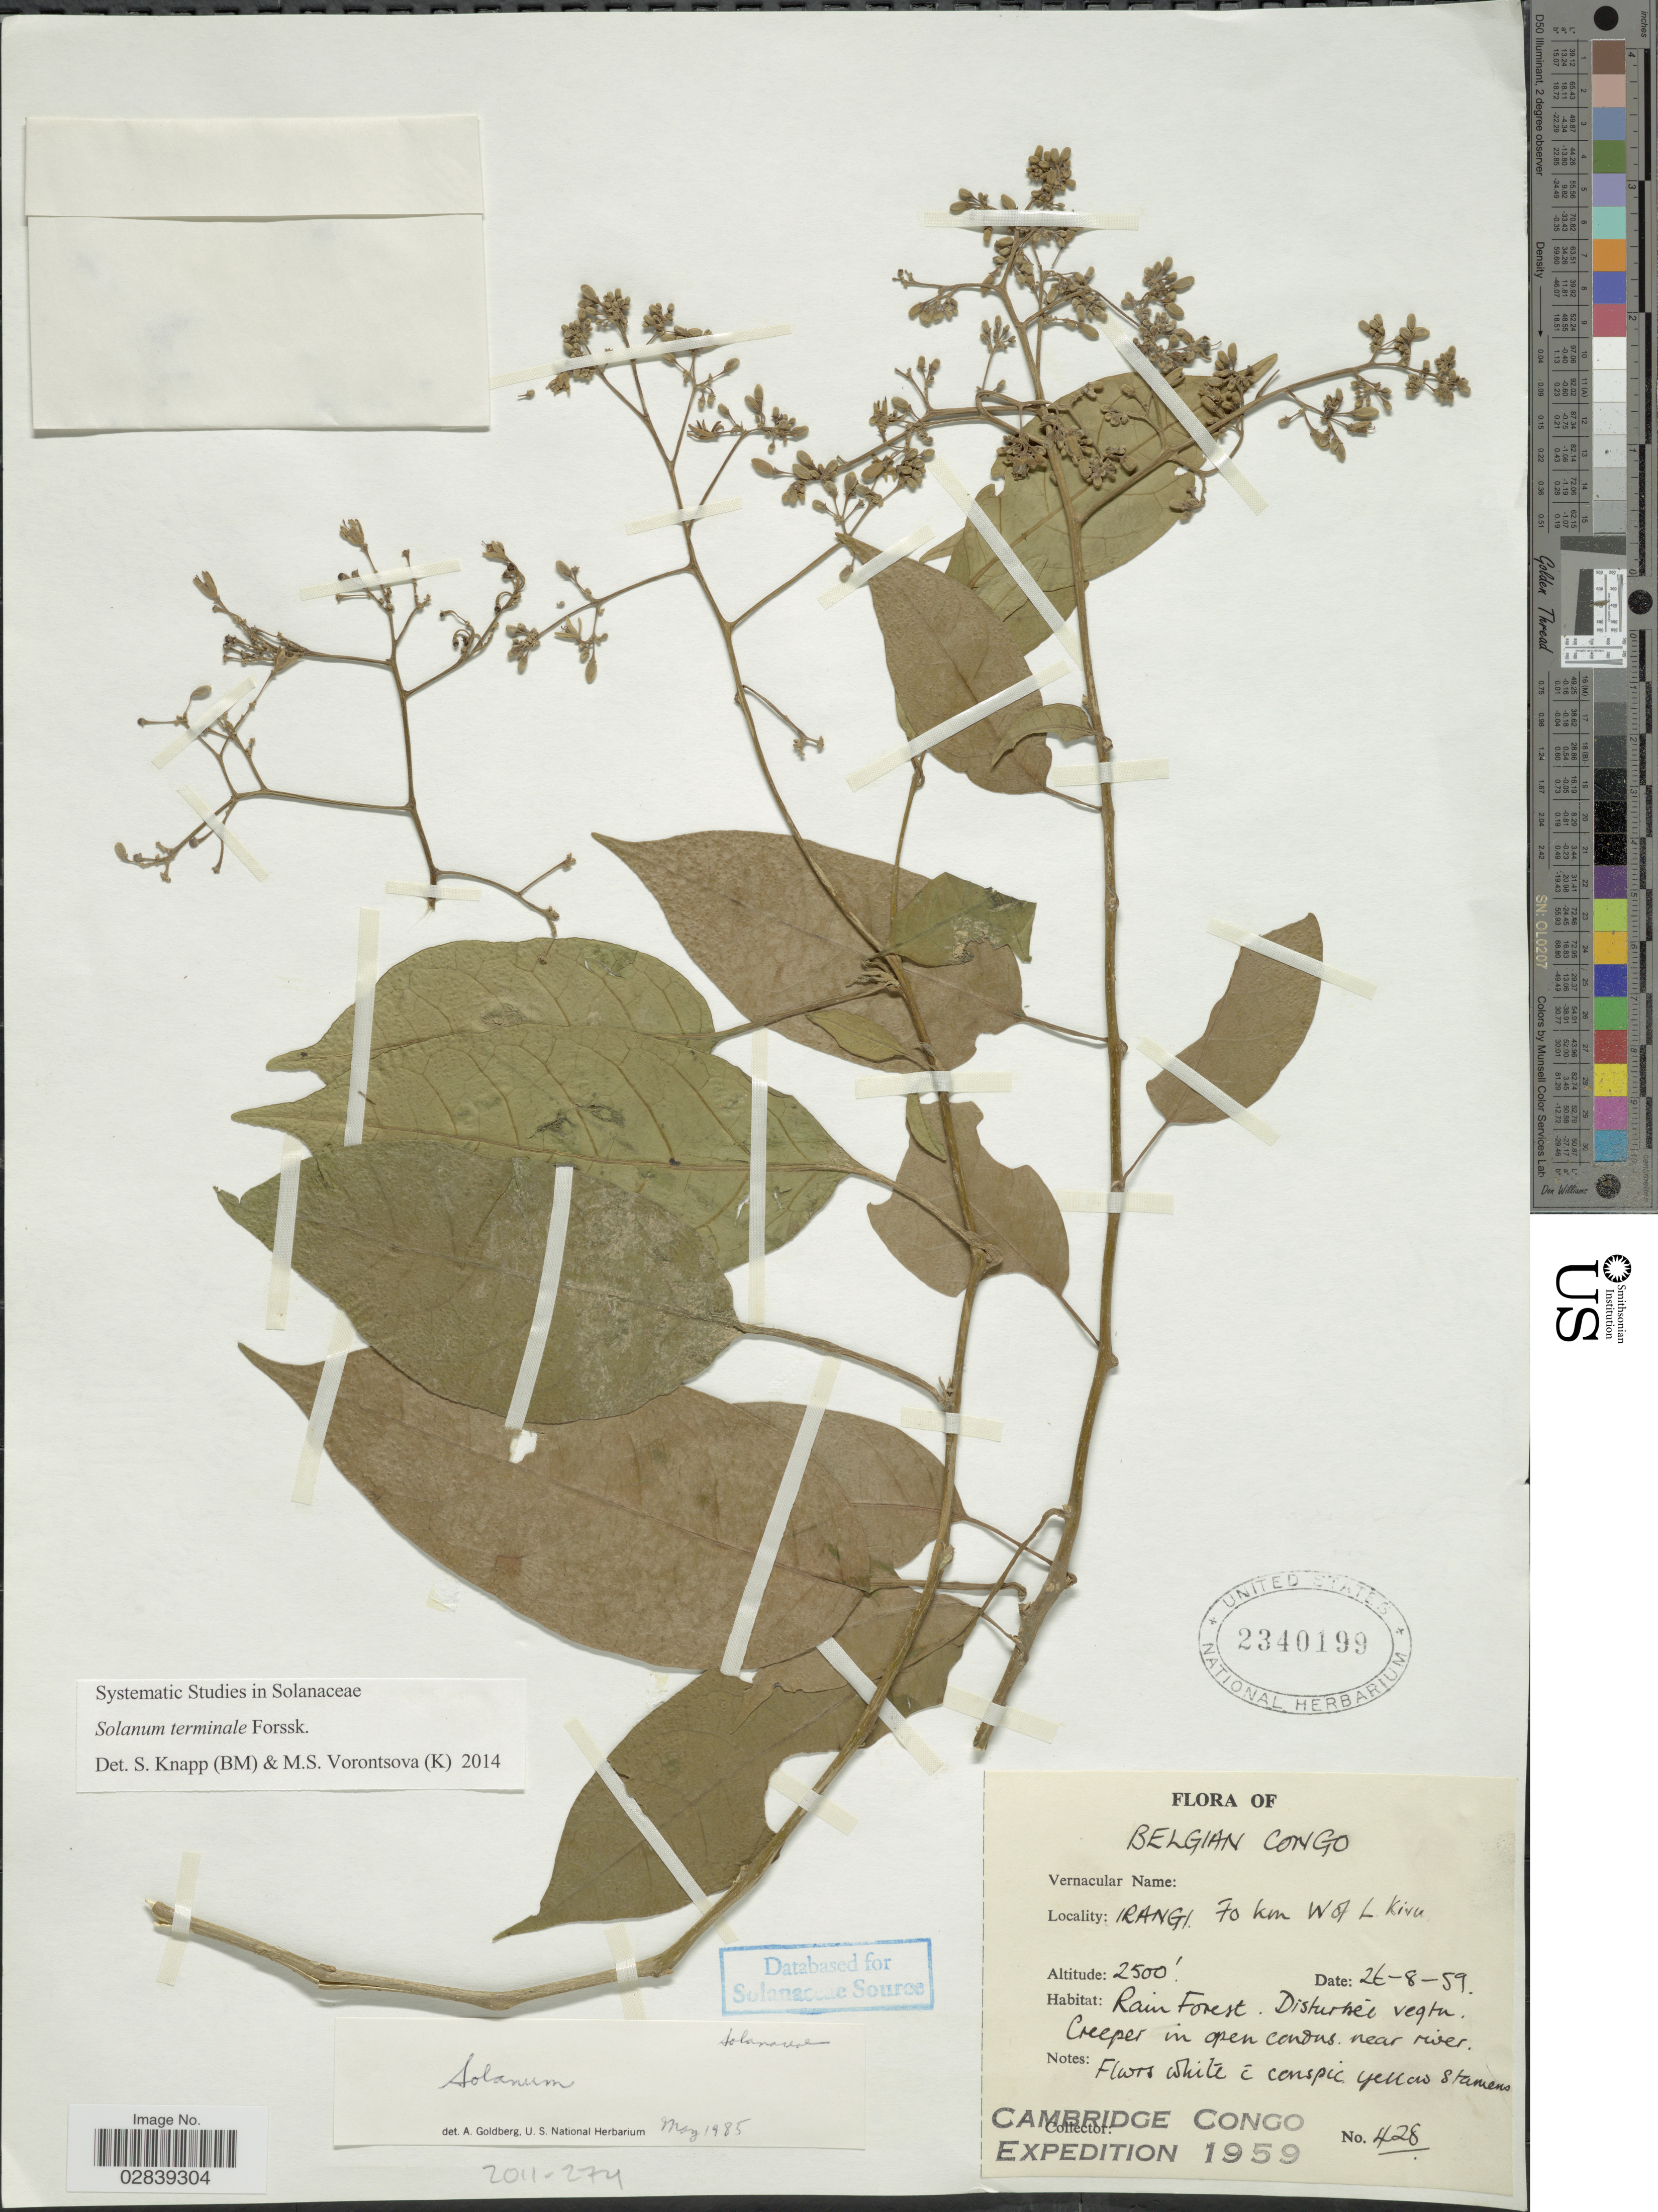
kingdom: Plantae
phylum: Tracheophyta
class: Magnoliopsida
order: Solanales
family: Solanaceae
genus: Solanum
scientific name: Solanum terminale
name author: Forssk.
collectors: Cambridge Congo Expedition 1959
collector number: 428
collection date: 1959-08-26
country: Congo, Democratic Republic of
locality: Belgian Congo, Irangi, 70 km W of L. Kivu.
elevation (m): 762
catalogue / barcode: US 2340199